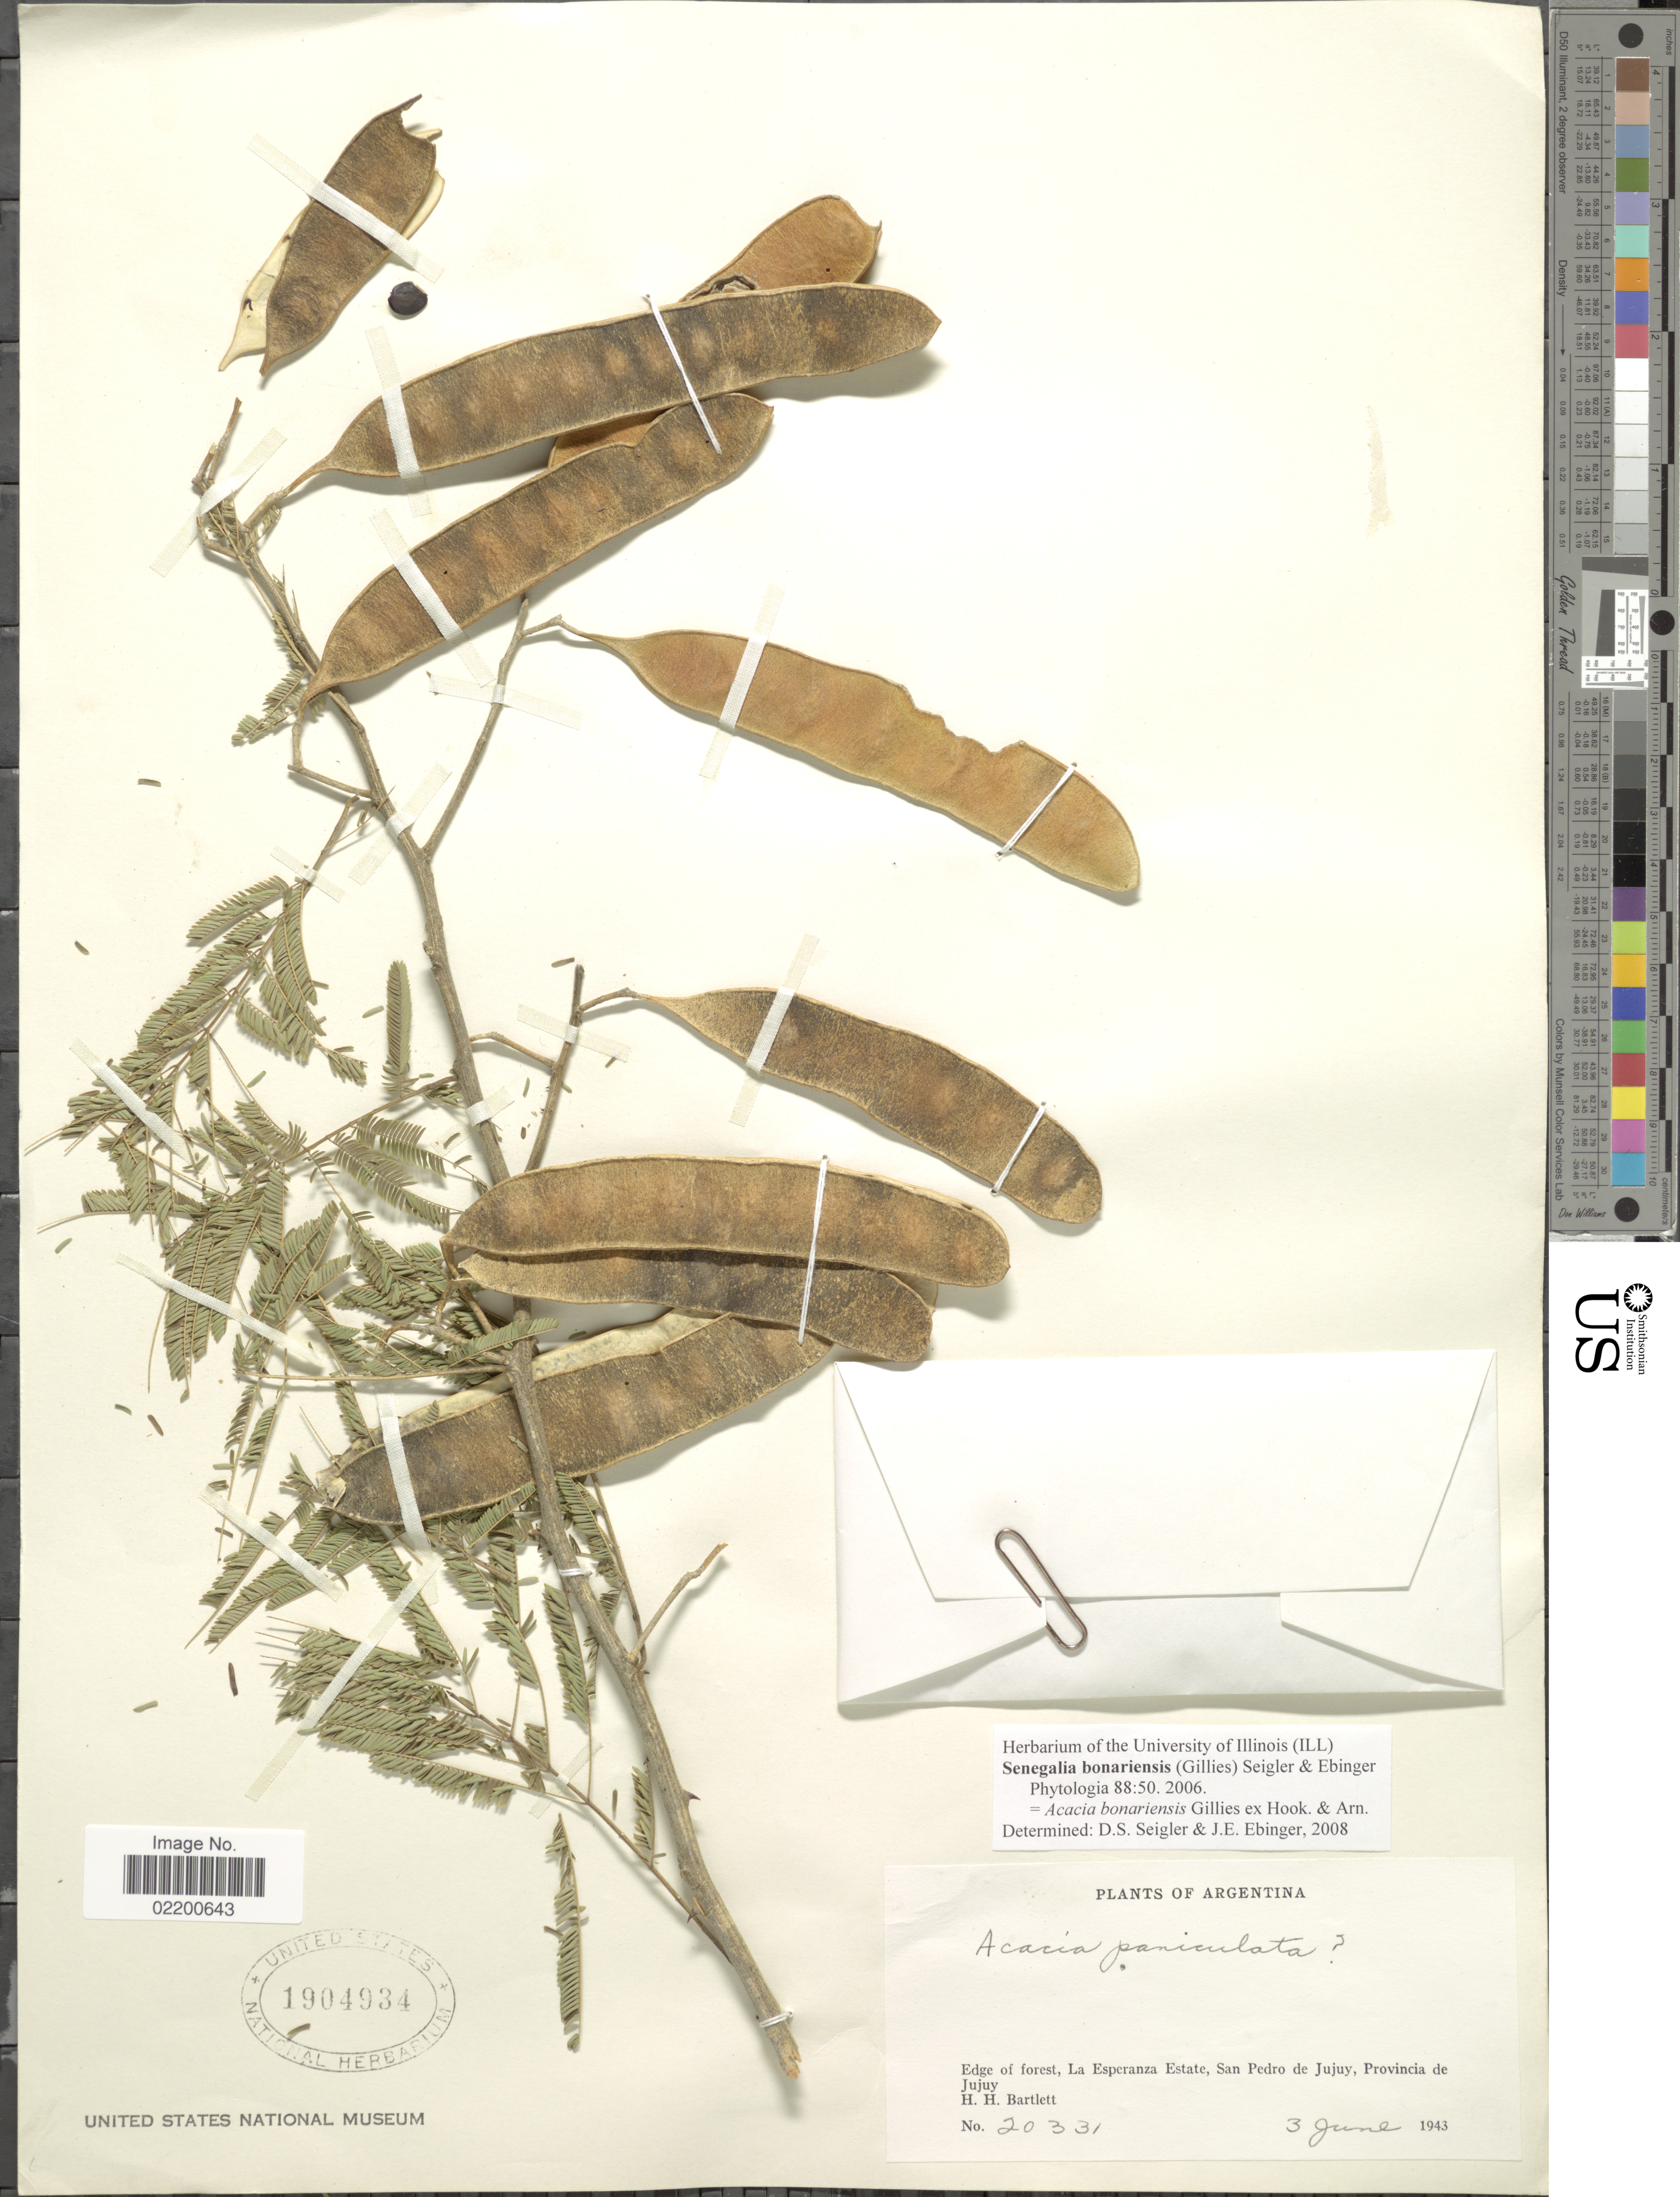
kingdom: Plantae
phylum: Tracheophyta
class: Magnoliopsida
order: Fabales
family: Fabaceae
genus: Senegalia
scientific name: Senegalia bonariensis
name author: (Gillies ex Hook. & Arn.) Seigler & Ebinger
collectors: H. H. Bartlett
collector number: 20331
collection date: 1943-06-03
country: Argentina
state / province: Jujuy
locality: Edge of forest, La Esperanza Estate, San Pedro de Jujuy, Provincia de Jujuy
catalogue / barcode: US 1904934